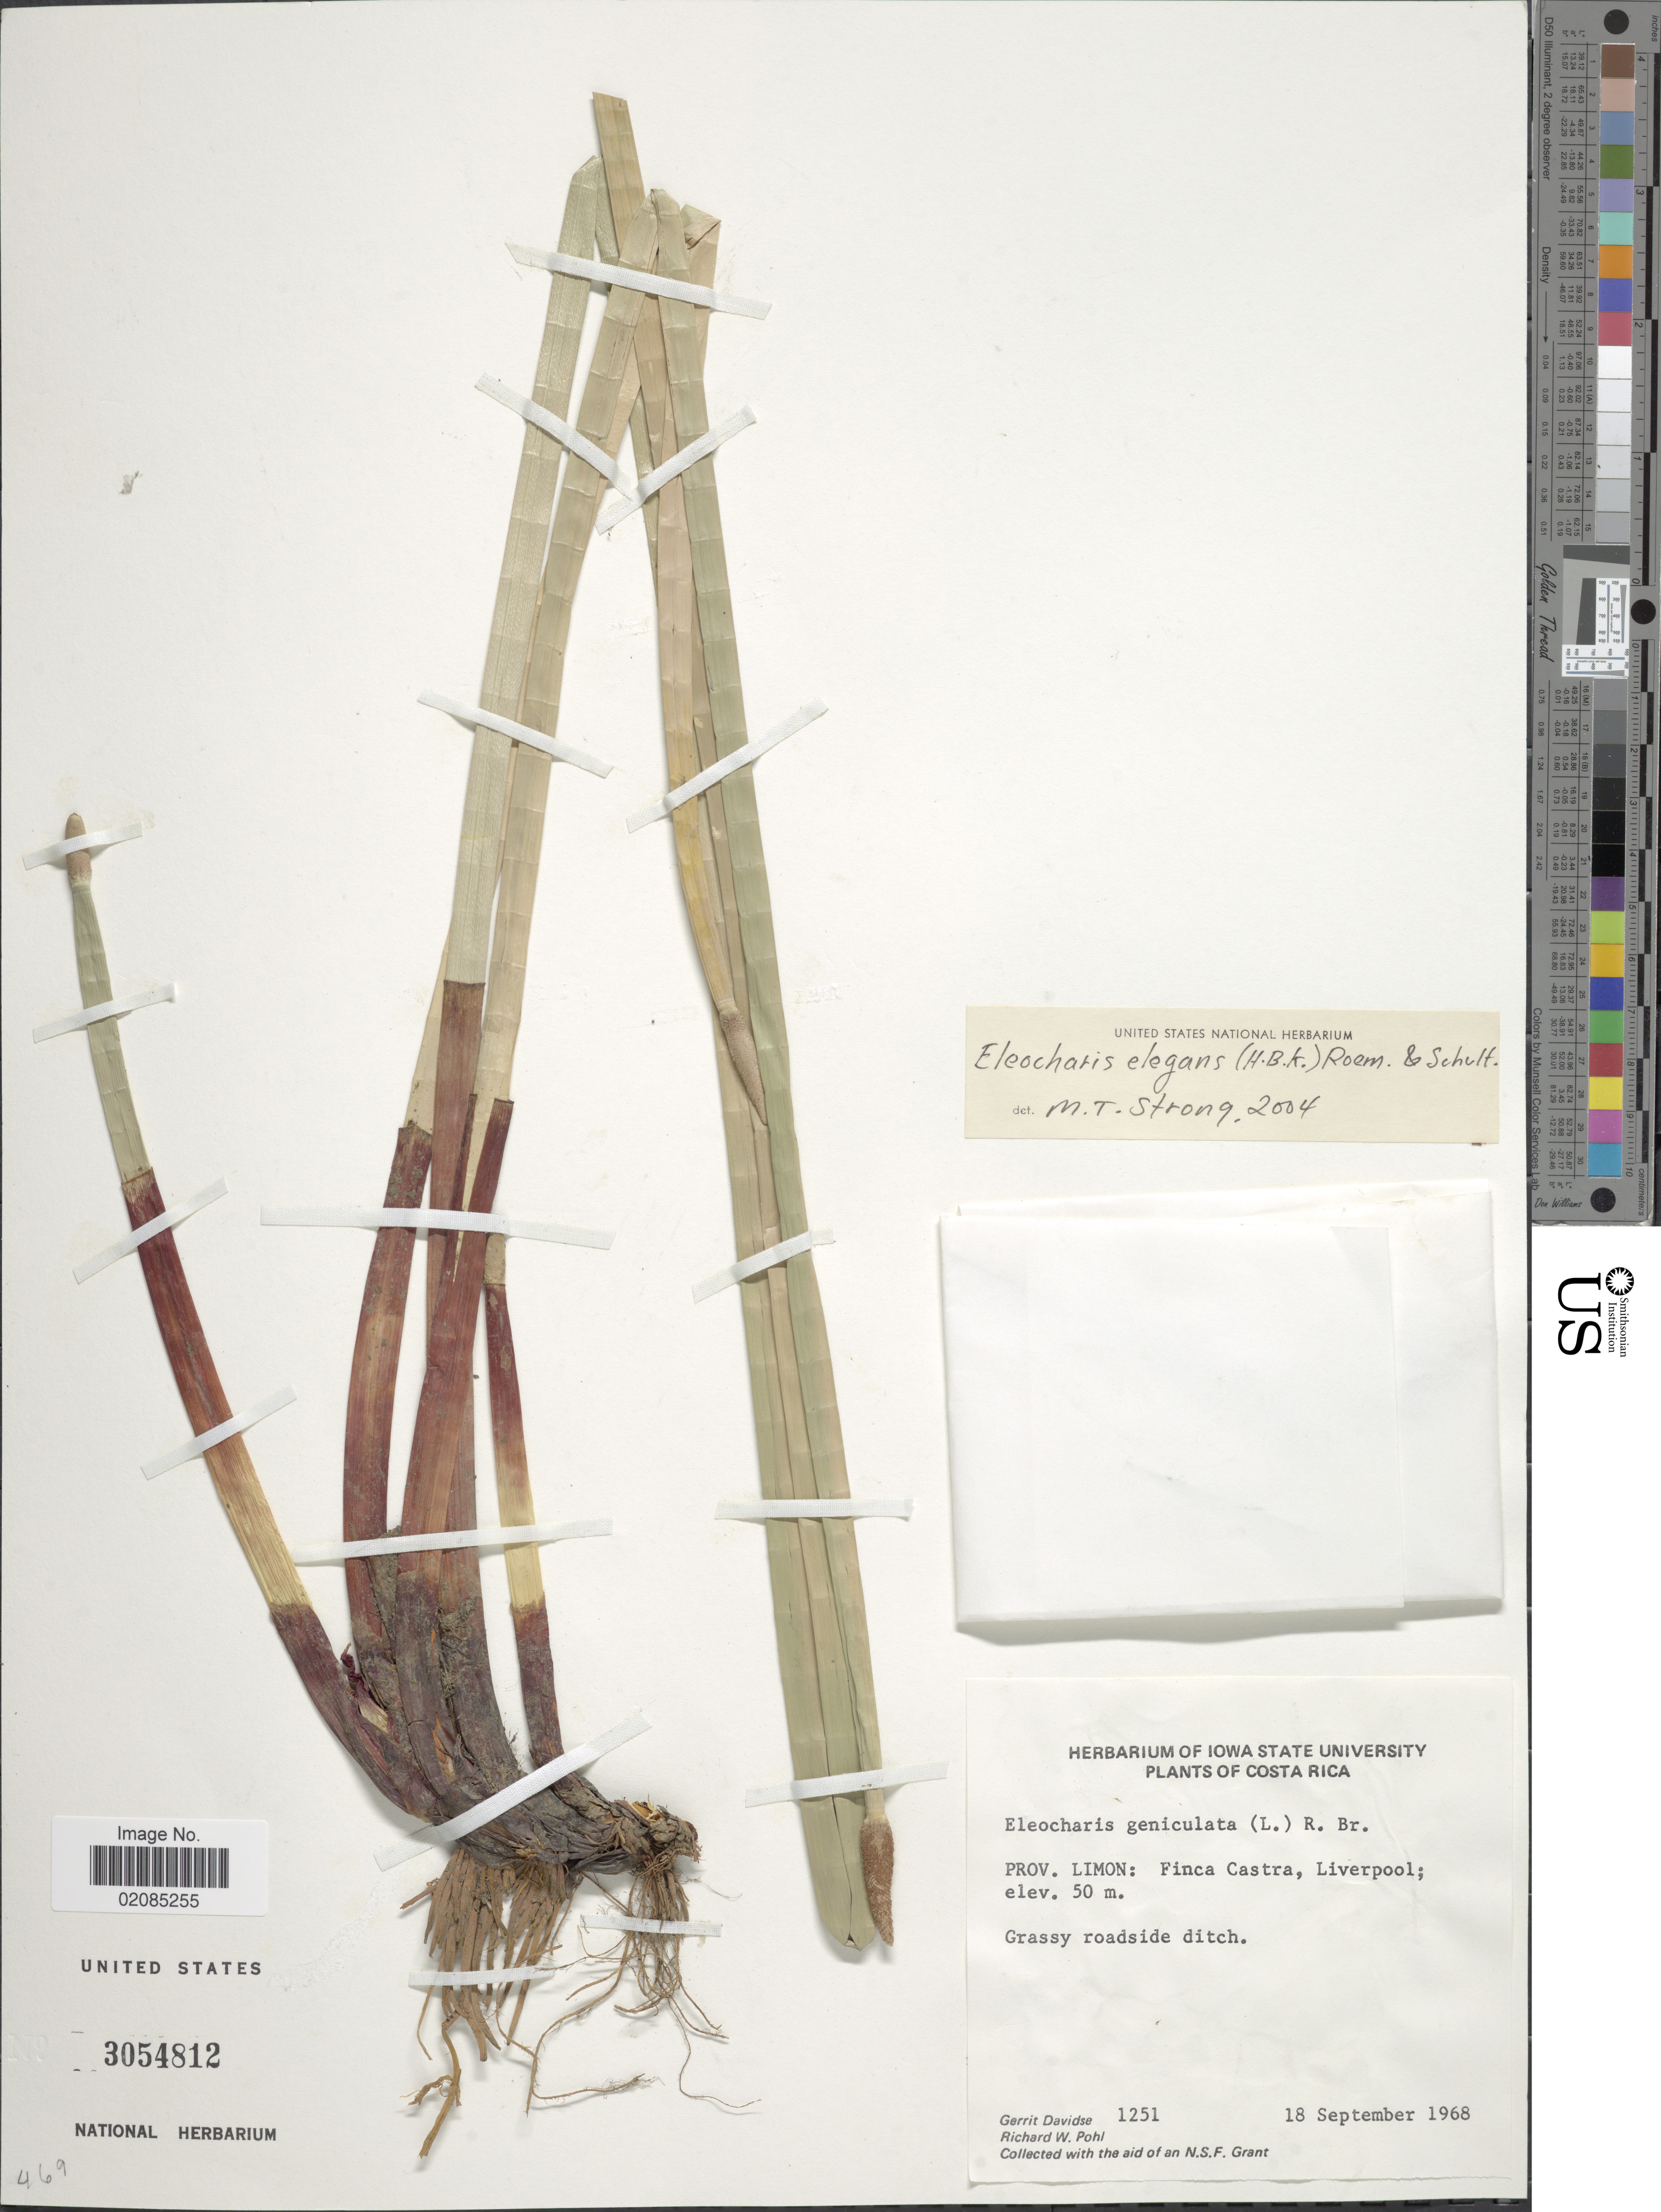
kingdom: Plantae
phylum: Tracheophyta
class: Liliopsida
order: Poales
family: Cyperaceae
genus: Eleocharis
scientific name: Eleocharis elegans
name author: (Kunth) Roem. & Schult.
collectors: G. Davidse & R. W. Pohl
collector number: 1251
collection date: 1968-09-18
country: Costa Rica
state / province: Limón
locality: Prov. Limon: Finca Castra, Liverpool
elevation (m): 50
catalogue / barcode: US 3054812